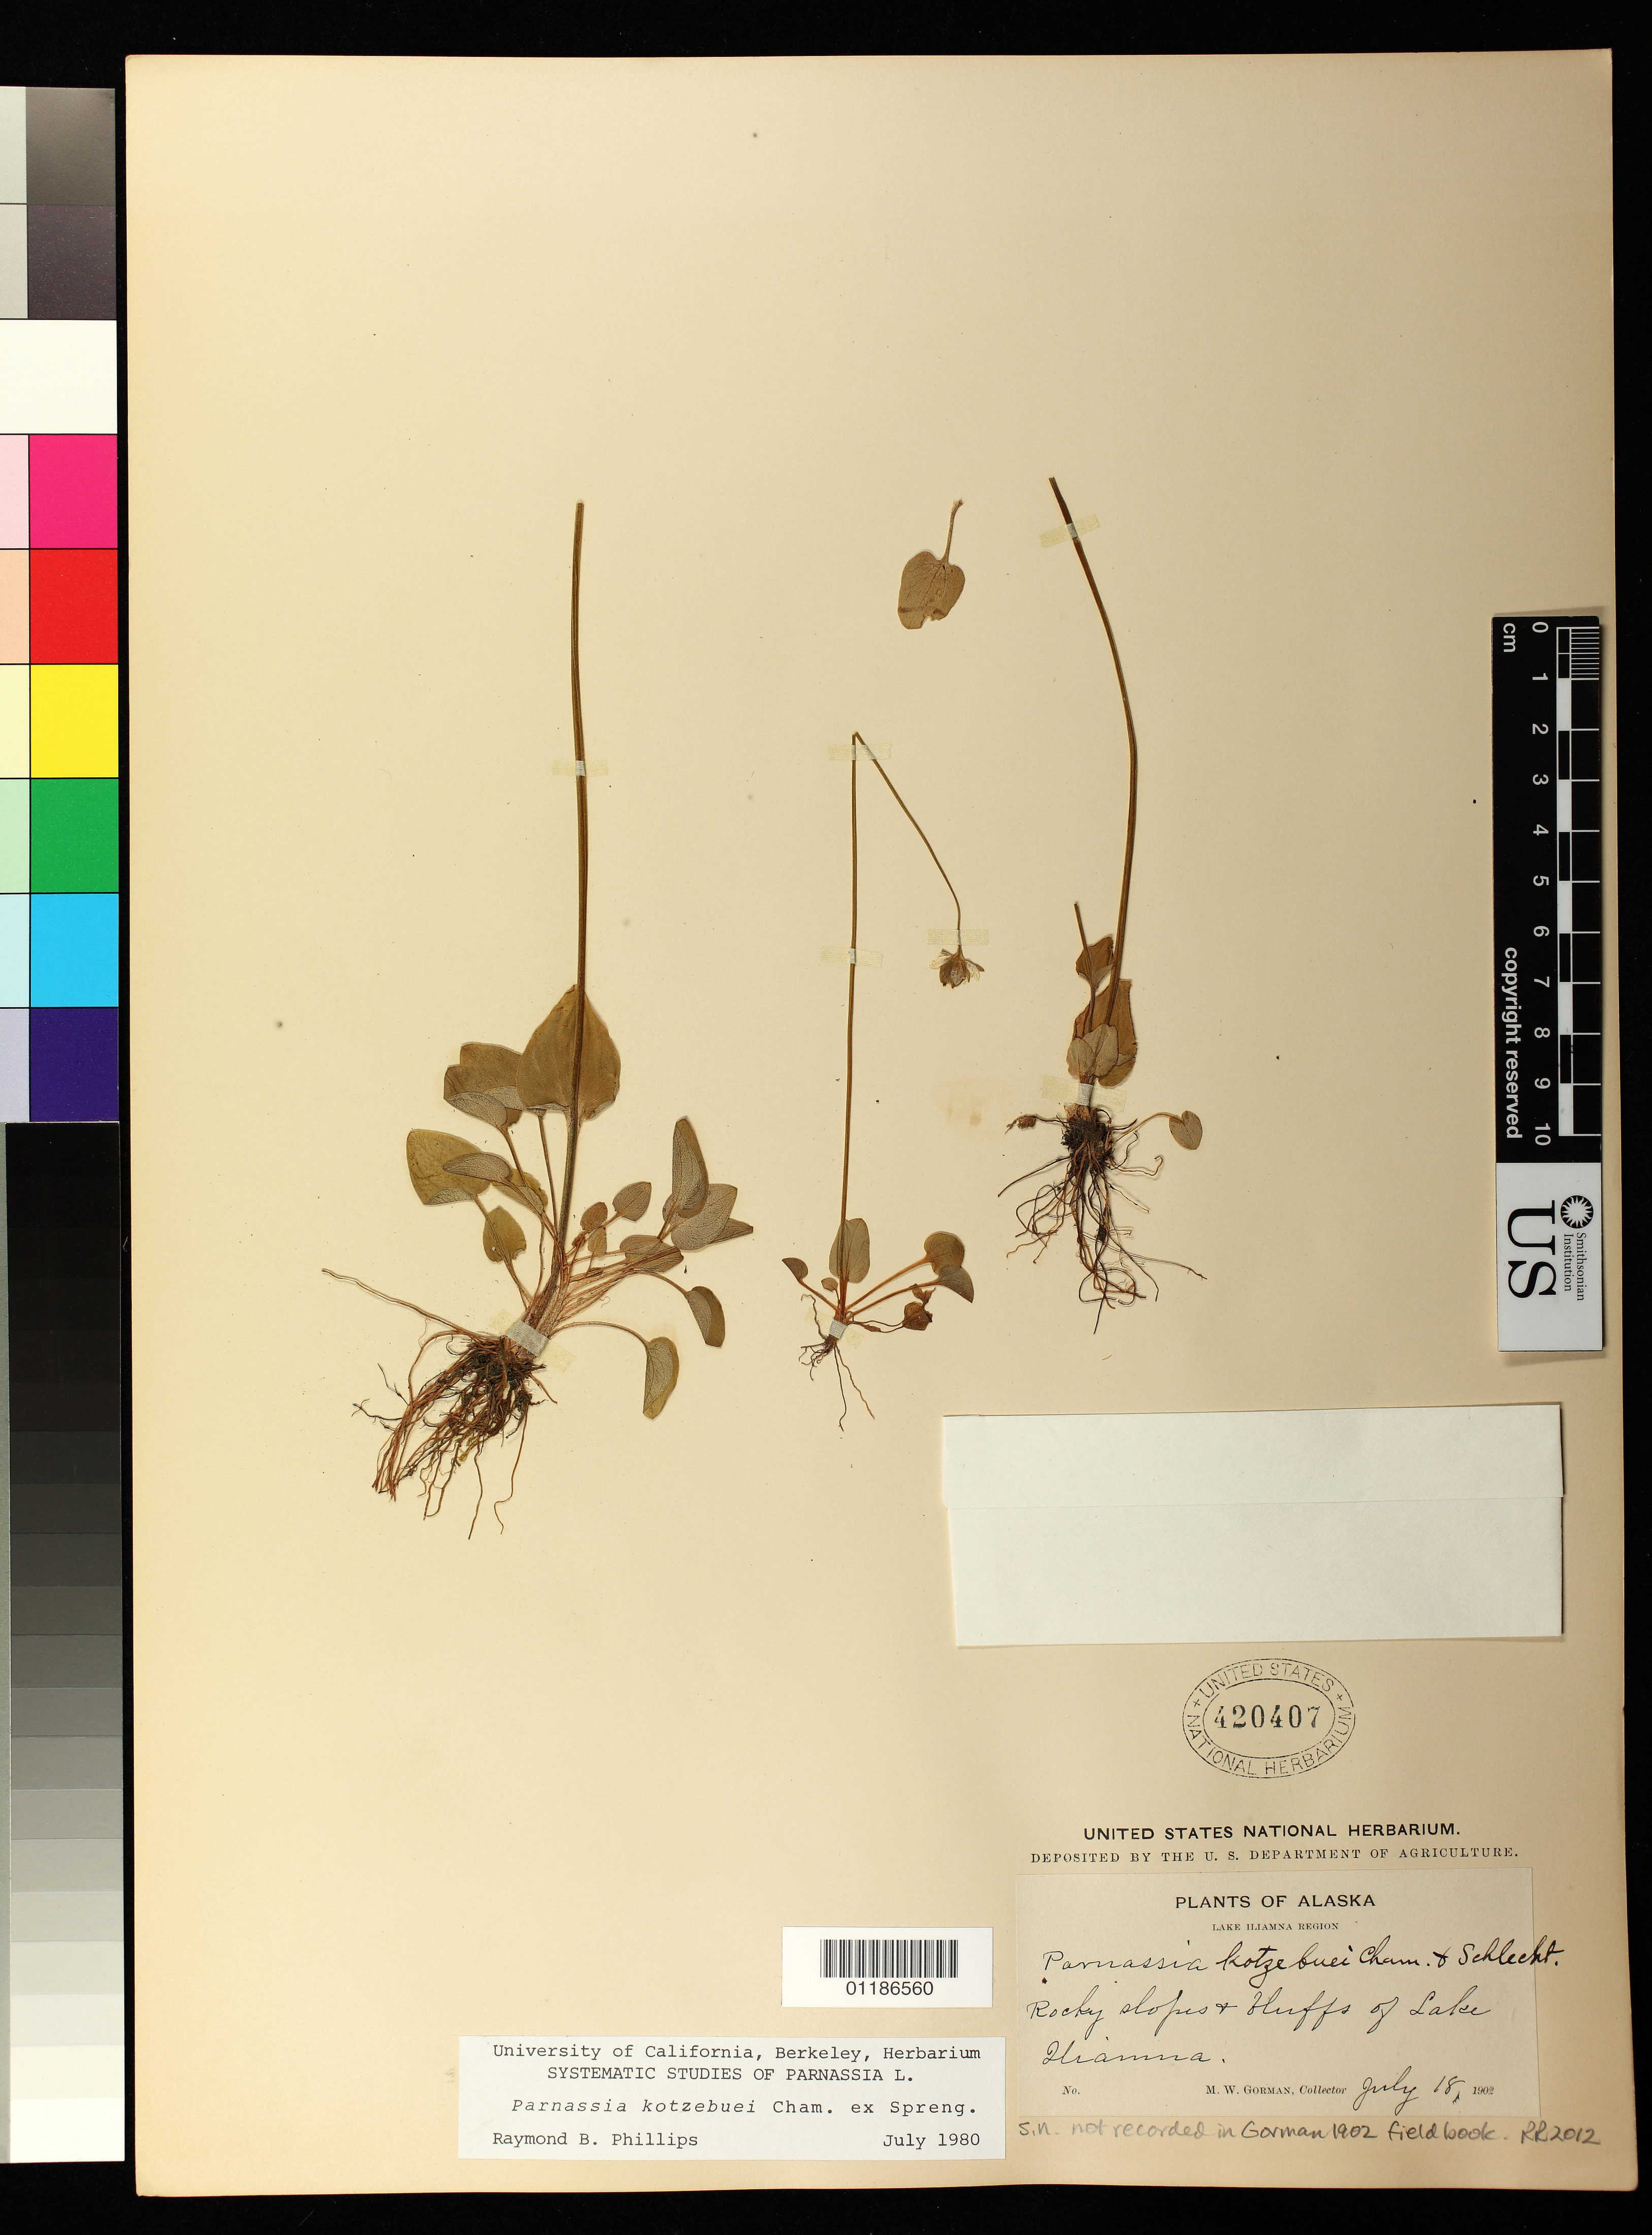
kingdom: Plantae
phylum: Tracheophyta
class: Magnoliopsida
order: Celastrales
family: Parnassiaceae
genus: Parnassia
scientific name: Parnassia kotzebuei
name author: Cham. ex Spreng.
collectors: M. W. Gorman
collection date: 1902-07-18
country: United States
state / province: Alaska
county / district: Lake and Peninsula Borough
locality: Rocky slopes and bluffs of Lake Iliamna.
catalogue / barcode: US 420407